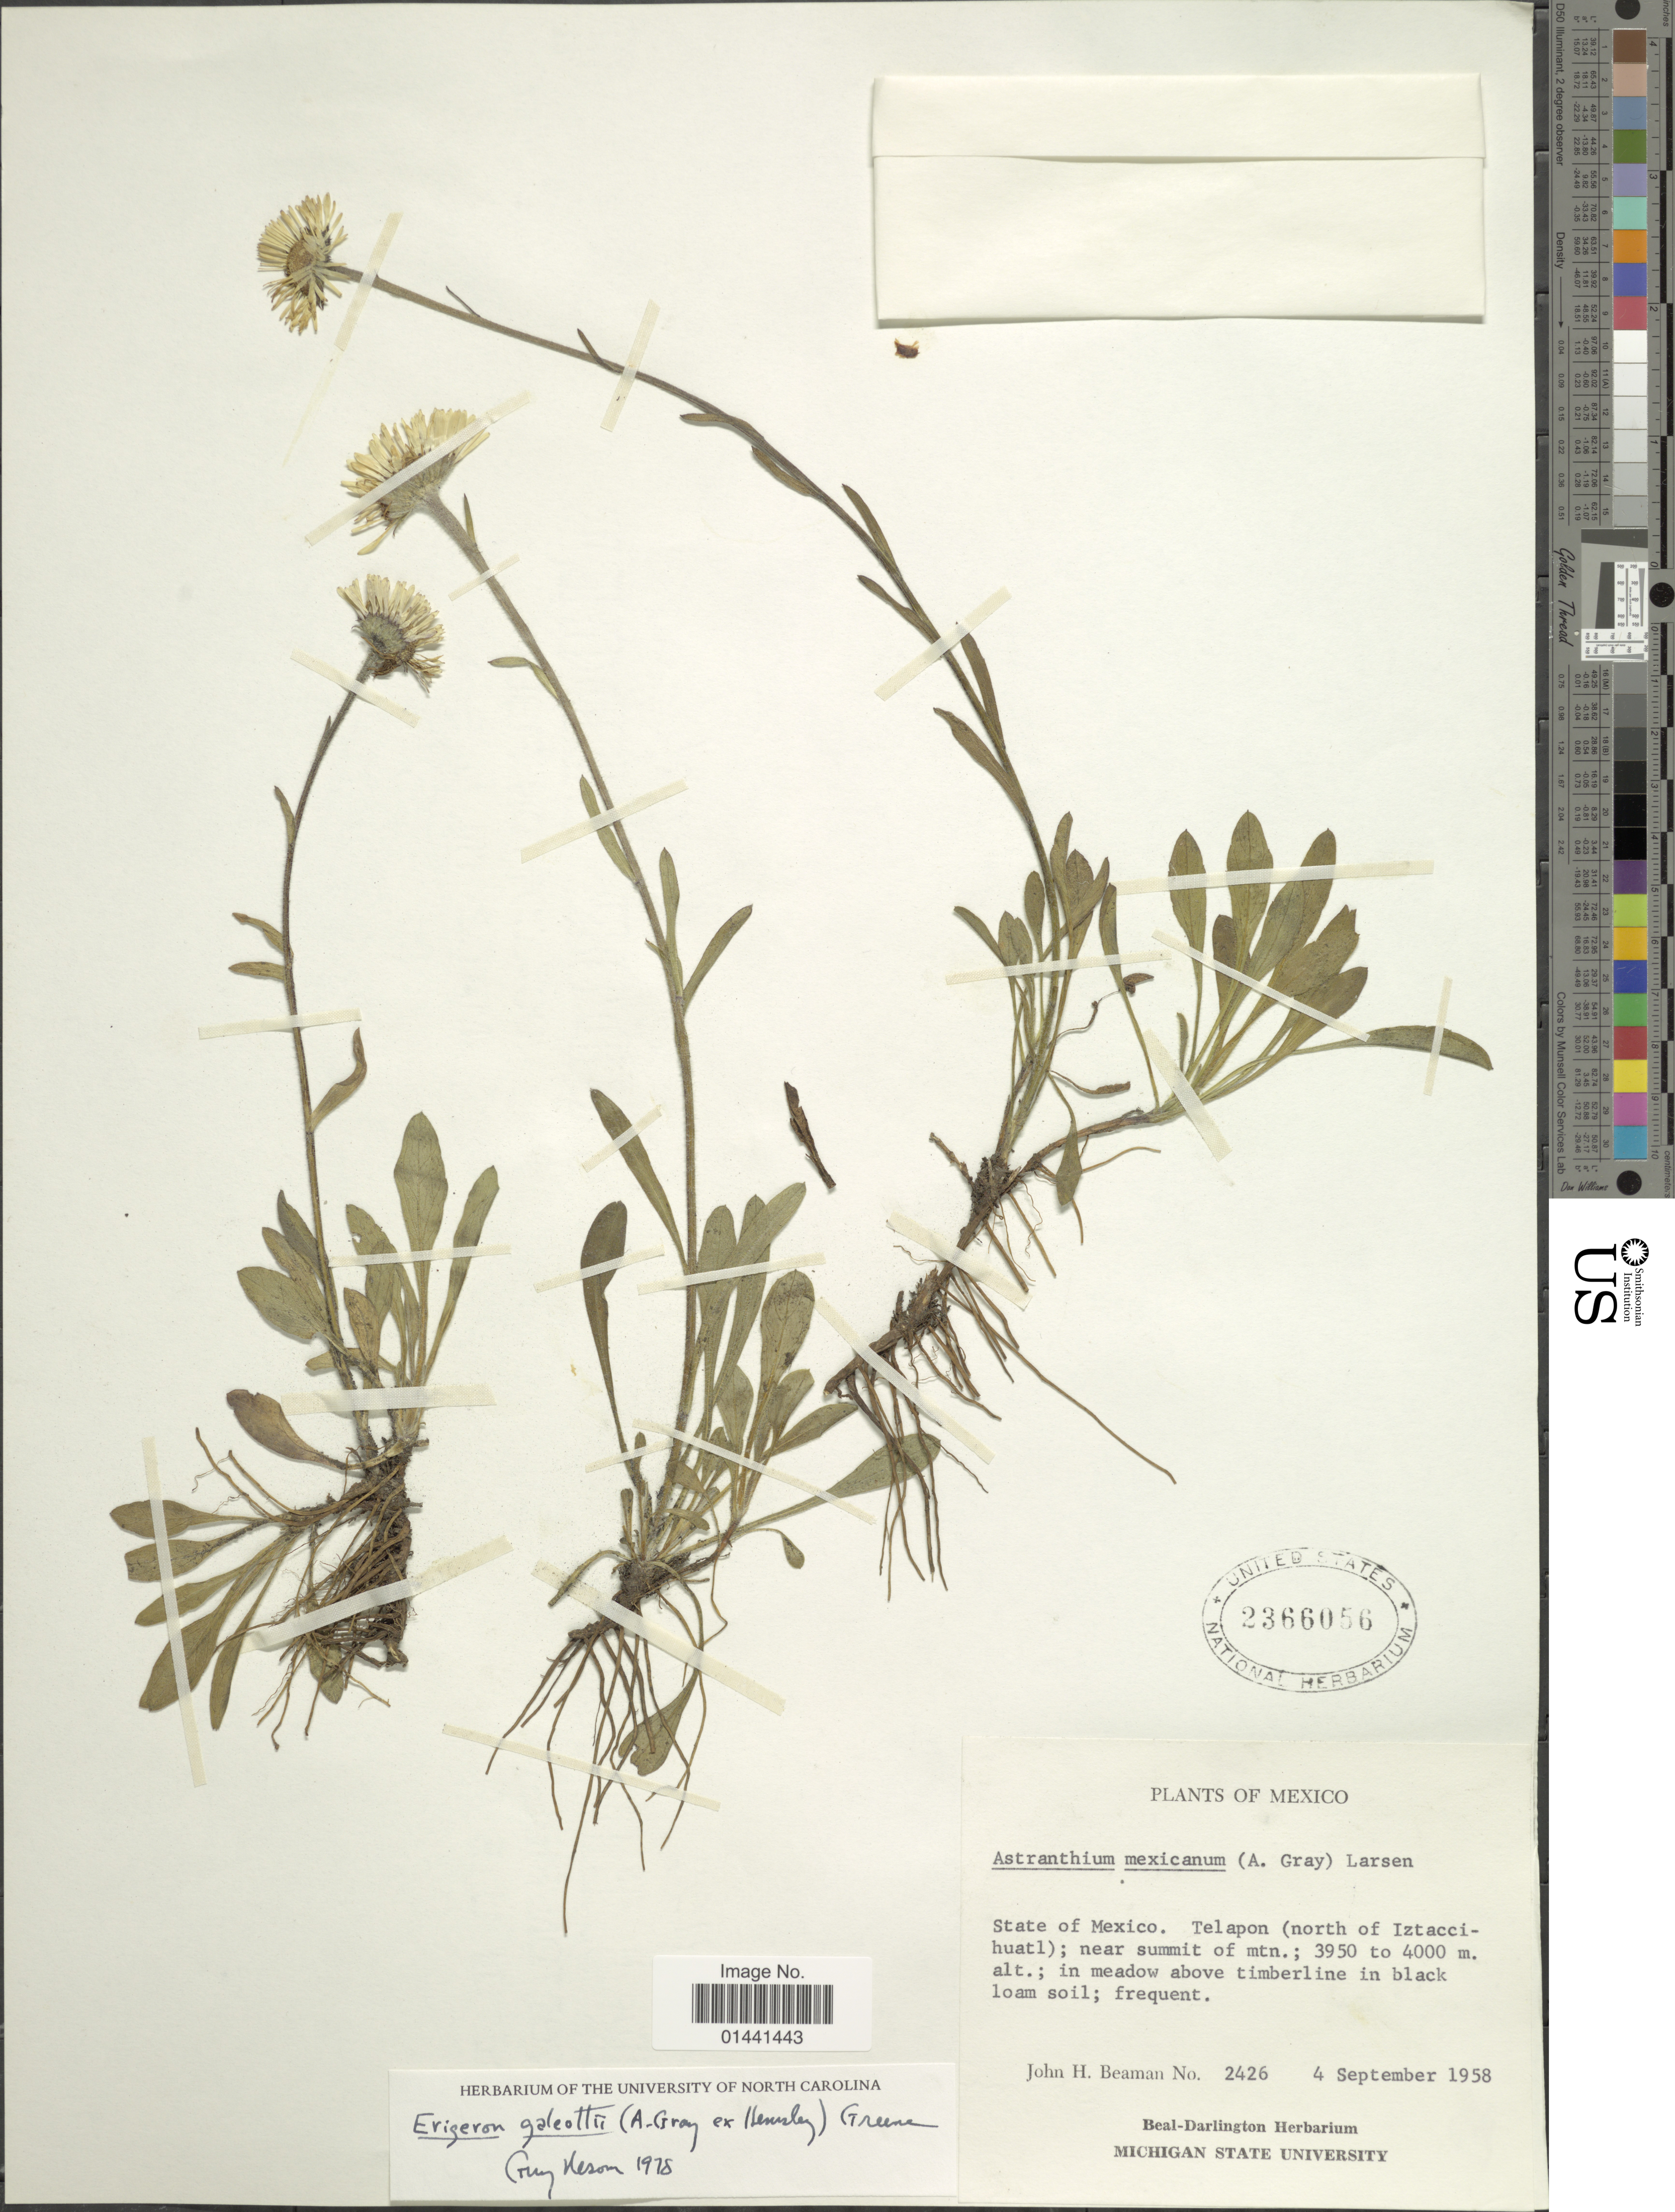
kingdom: Plantae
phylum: Tracheophyta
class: Magnoliopsida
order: Asterales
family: Asteraceae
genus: Erigeron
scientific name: Erigeron galeottii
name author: (A. Gray ex Hemsl.) Greene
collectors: J. H. Beaman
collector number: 2426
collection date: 1958-09-04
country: Mexico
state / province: México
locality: Telapon (north Iztaccihuatl) ; near summit of mtn.; in meadow above timberline in black loam soil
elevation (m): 3950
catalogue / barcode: US 2366056